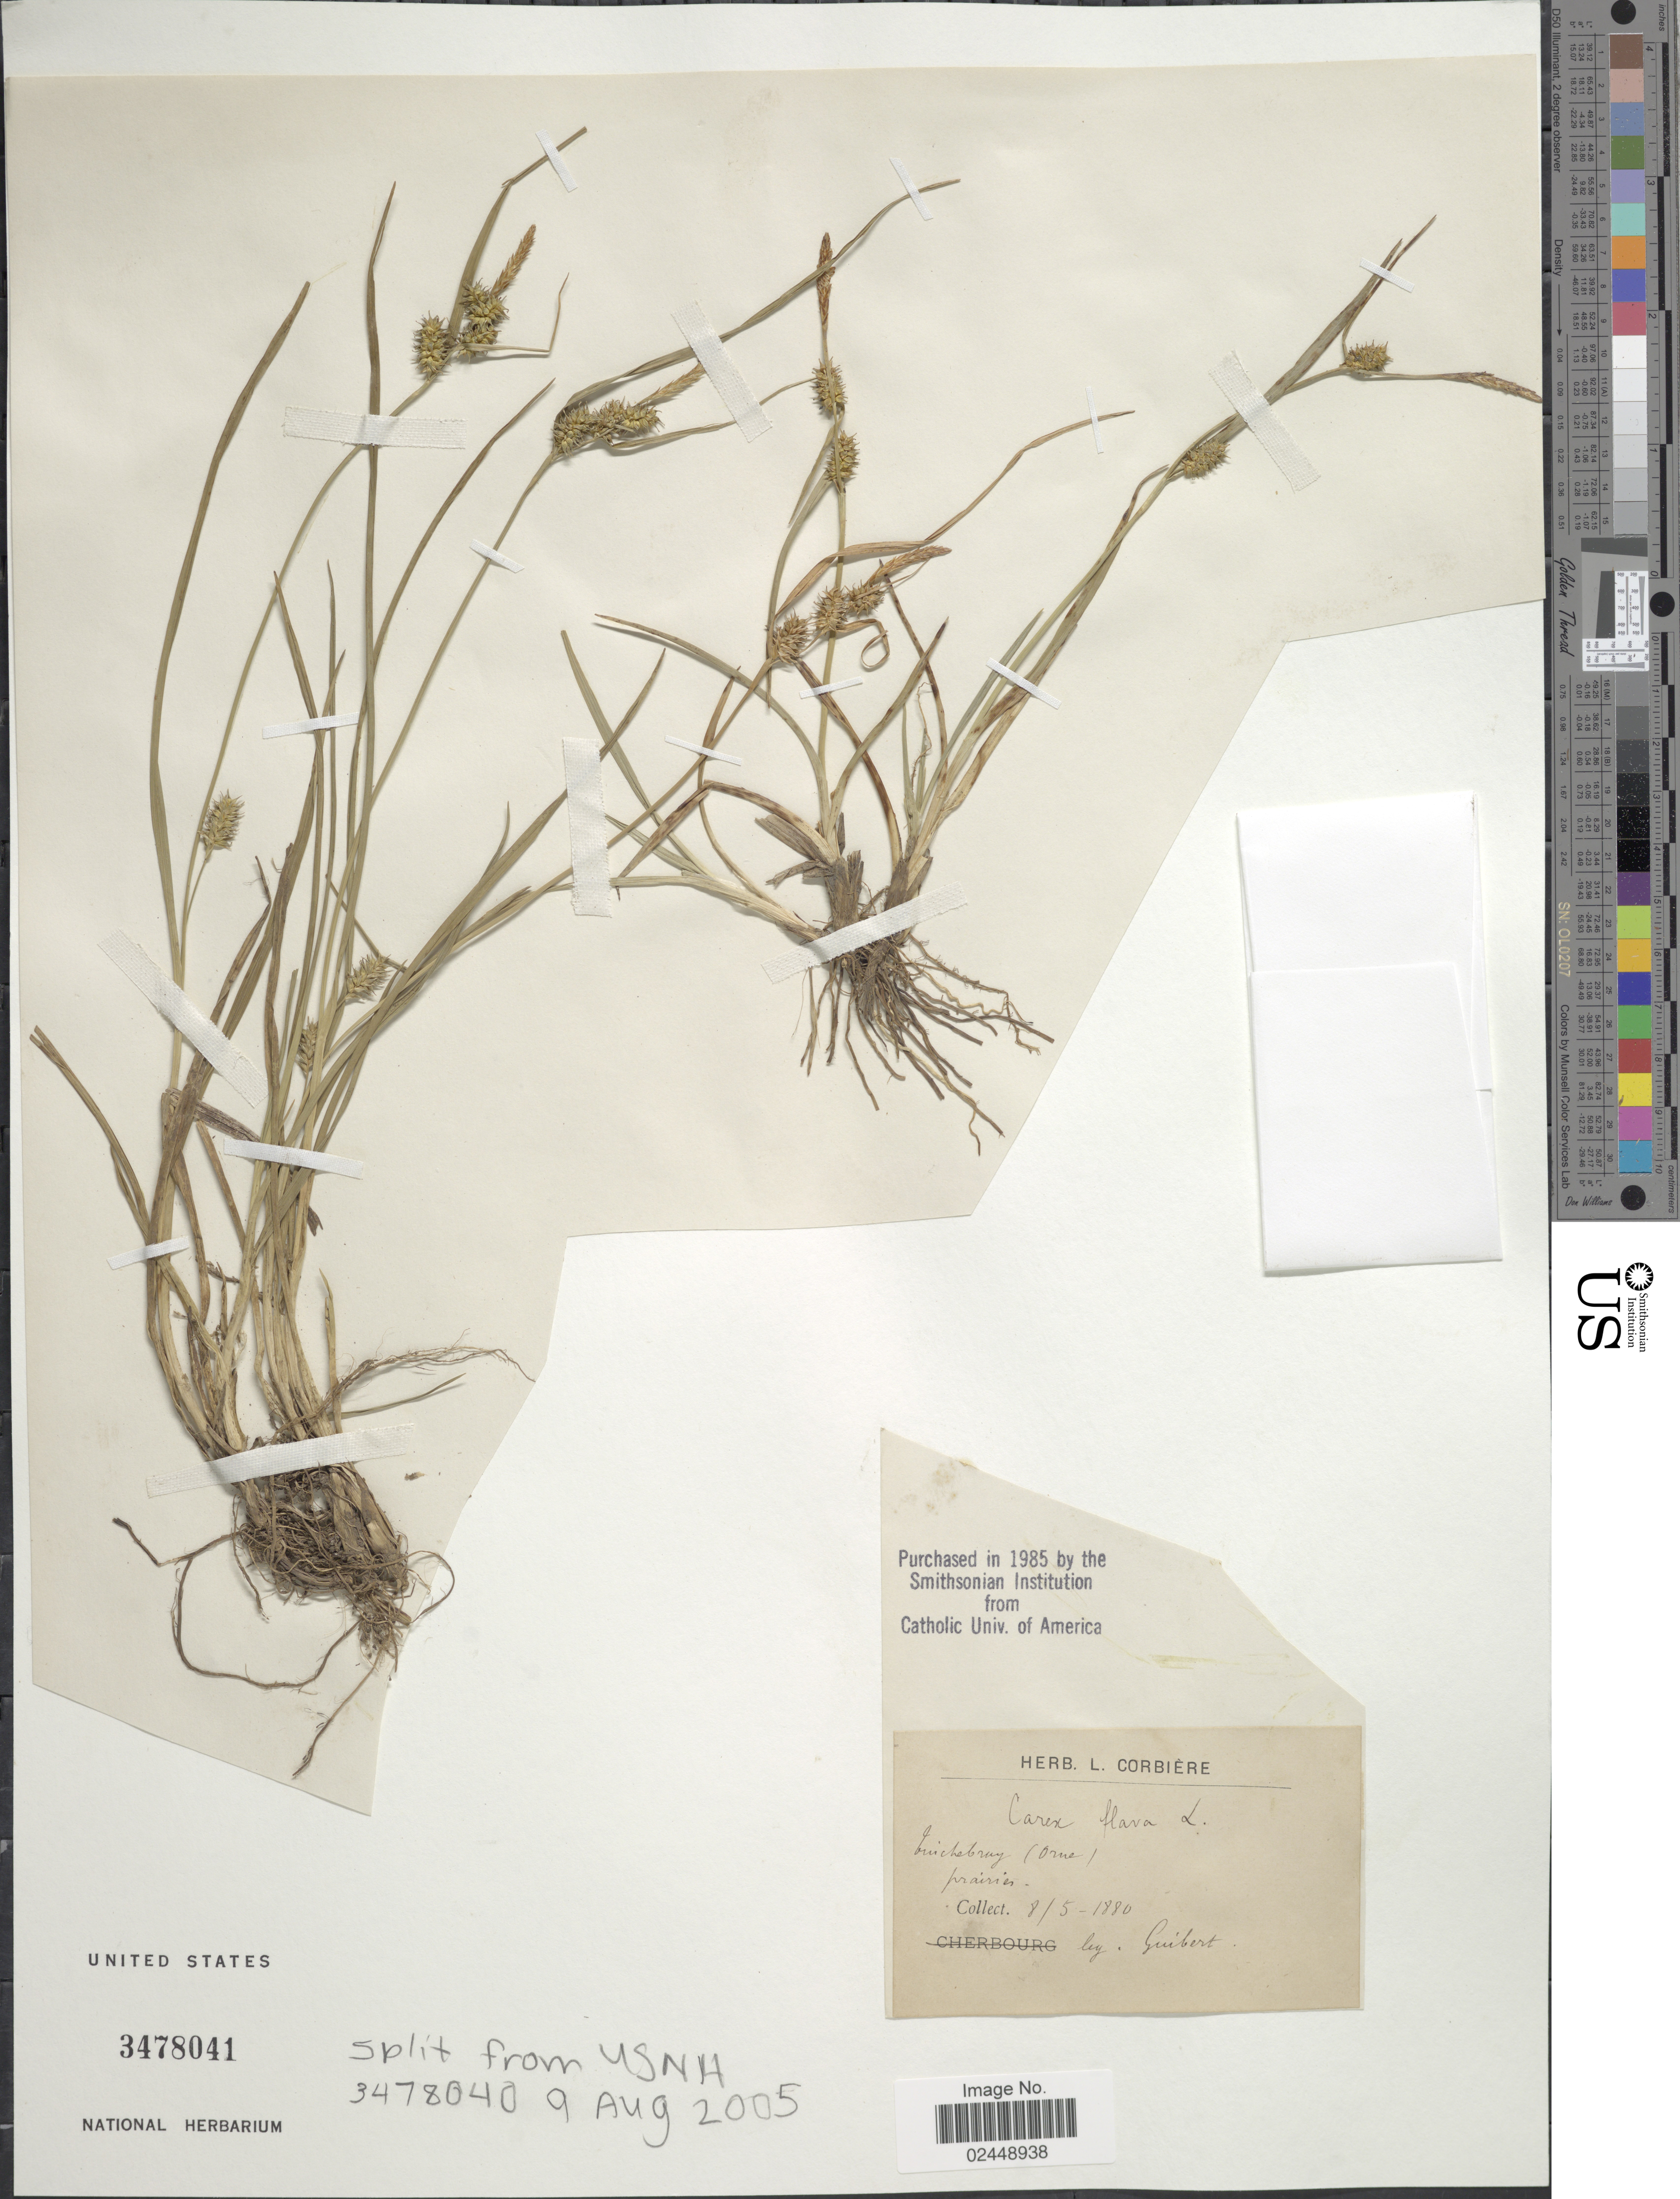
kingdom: Plantae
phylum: Tracheophyta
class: Liliopsida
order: Poales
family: Cyperaceae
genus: Carex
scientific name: Carex flava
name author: L.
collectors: Guibert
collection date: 1880-05-08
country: France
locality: Tuichebray , (Orne), prairies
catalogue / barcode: US 3478041